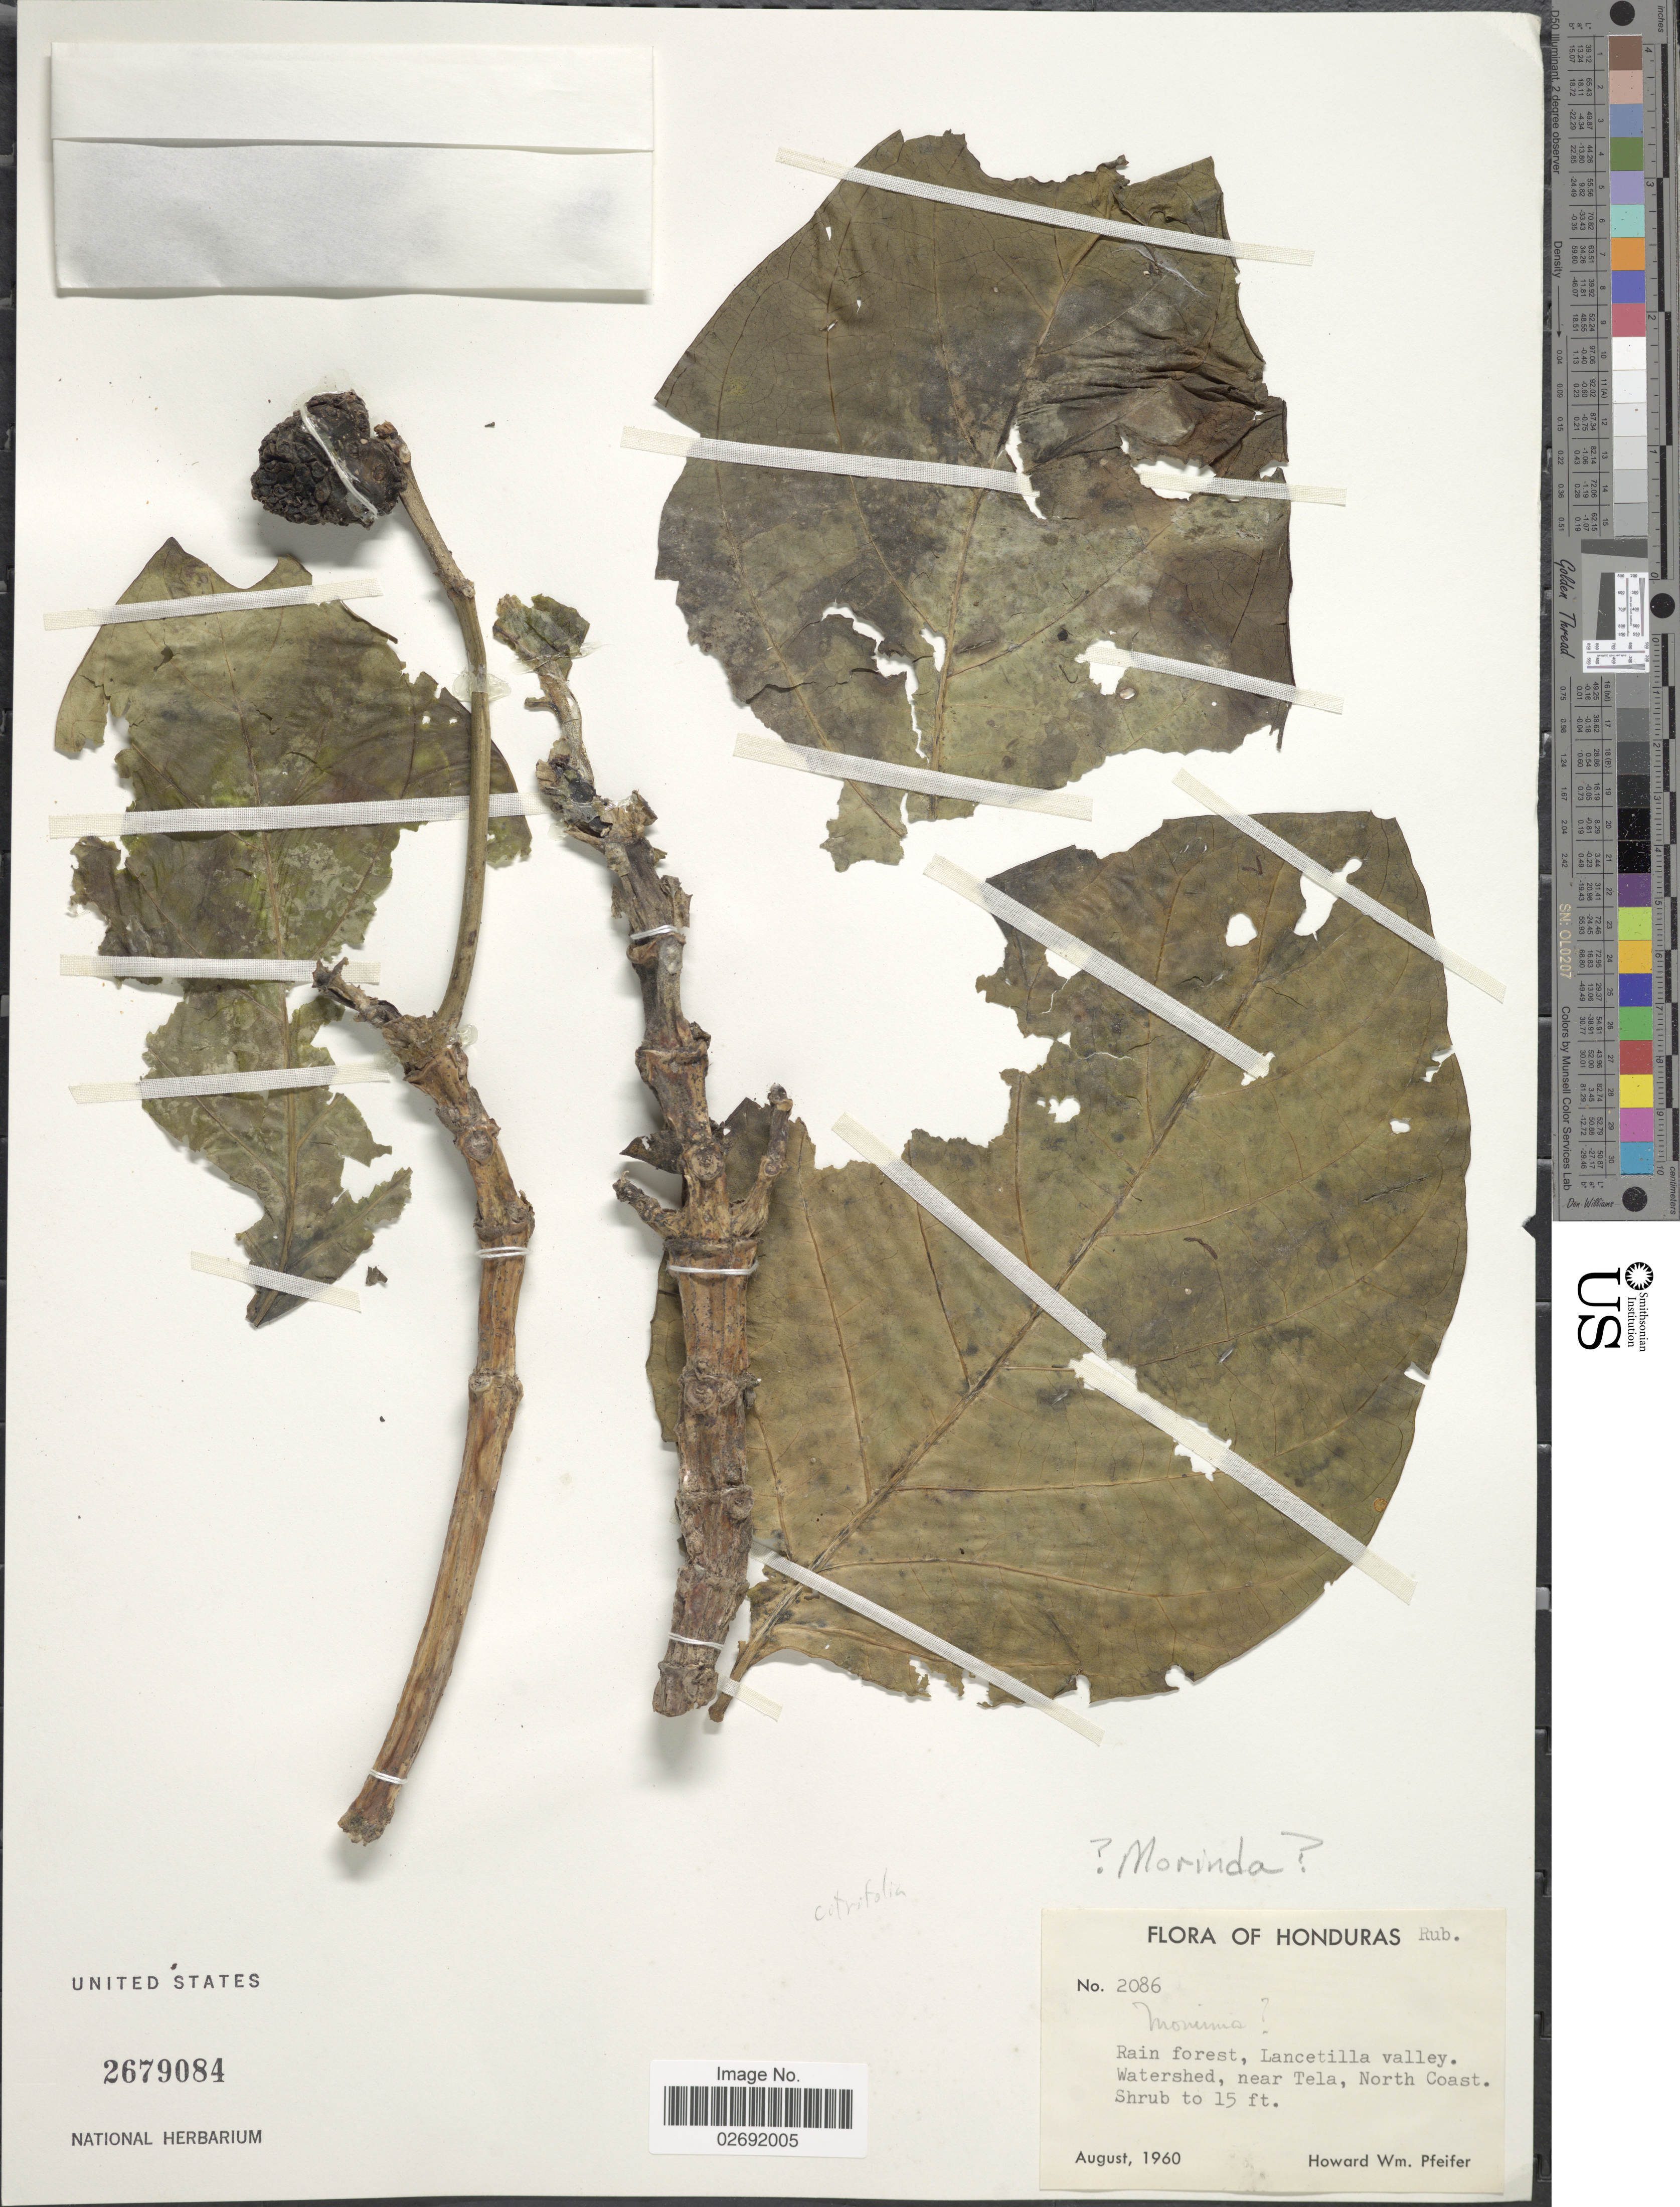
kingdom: Plantae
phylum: Tracheophyta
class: Magnoliopsida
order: Gentianales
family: Rubiaceae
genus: Morinda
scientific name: Morinda citrifolia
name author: L.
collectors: H. W. Pfeifer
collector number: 2086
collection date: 1960-08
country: Honduras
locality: Rain forest, Lancetilla valley. Watershed, near Tela, North Coast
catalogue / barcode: US 2679084